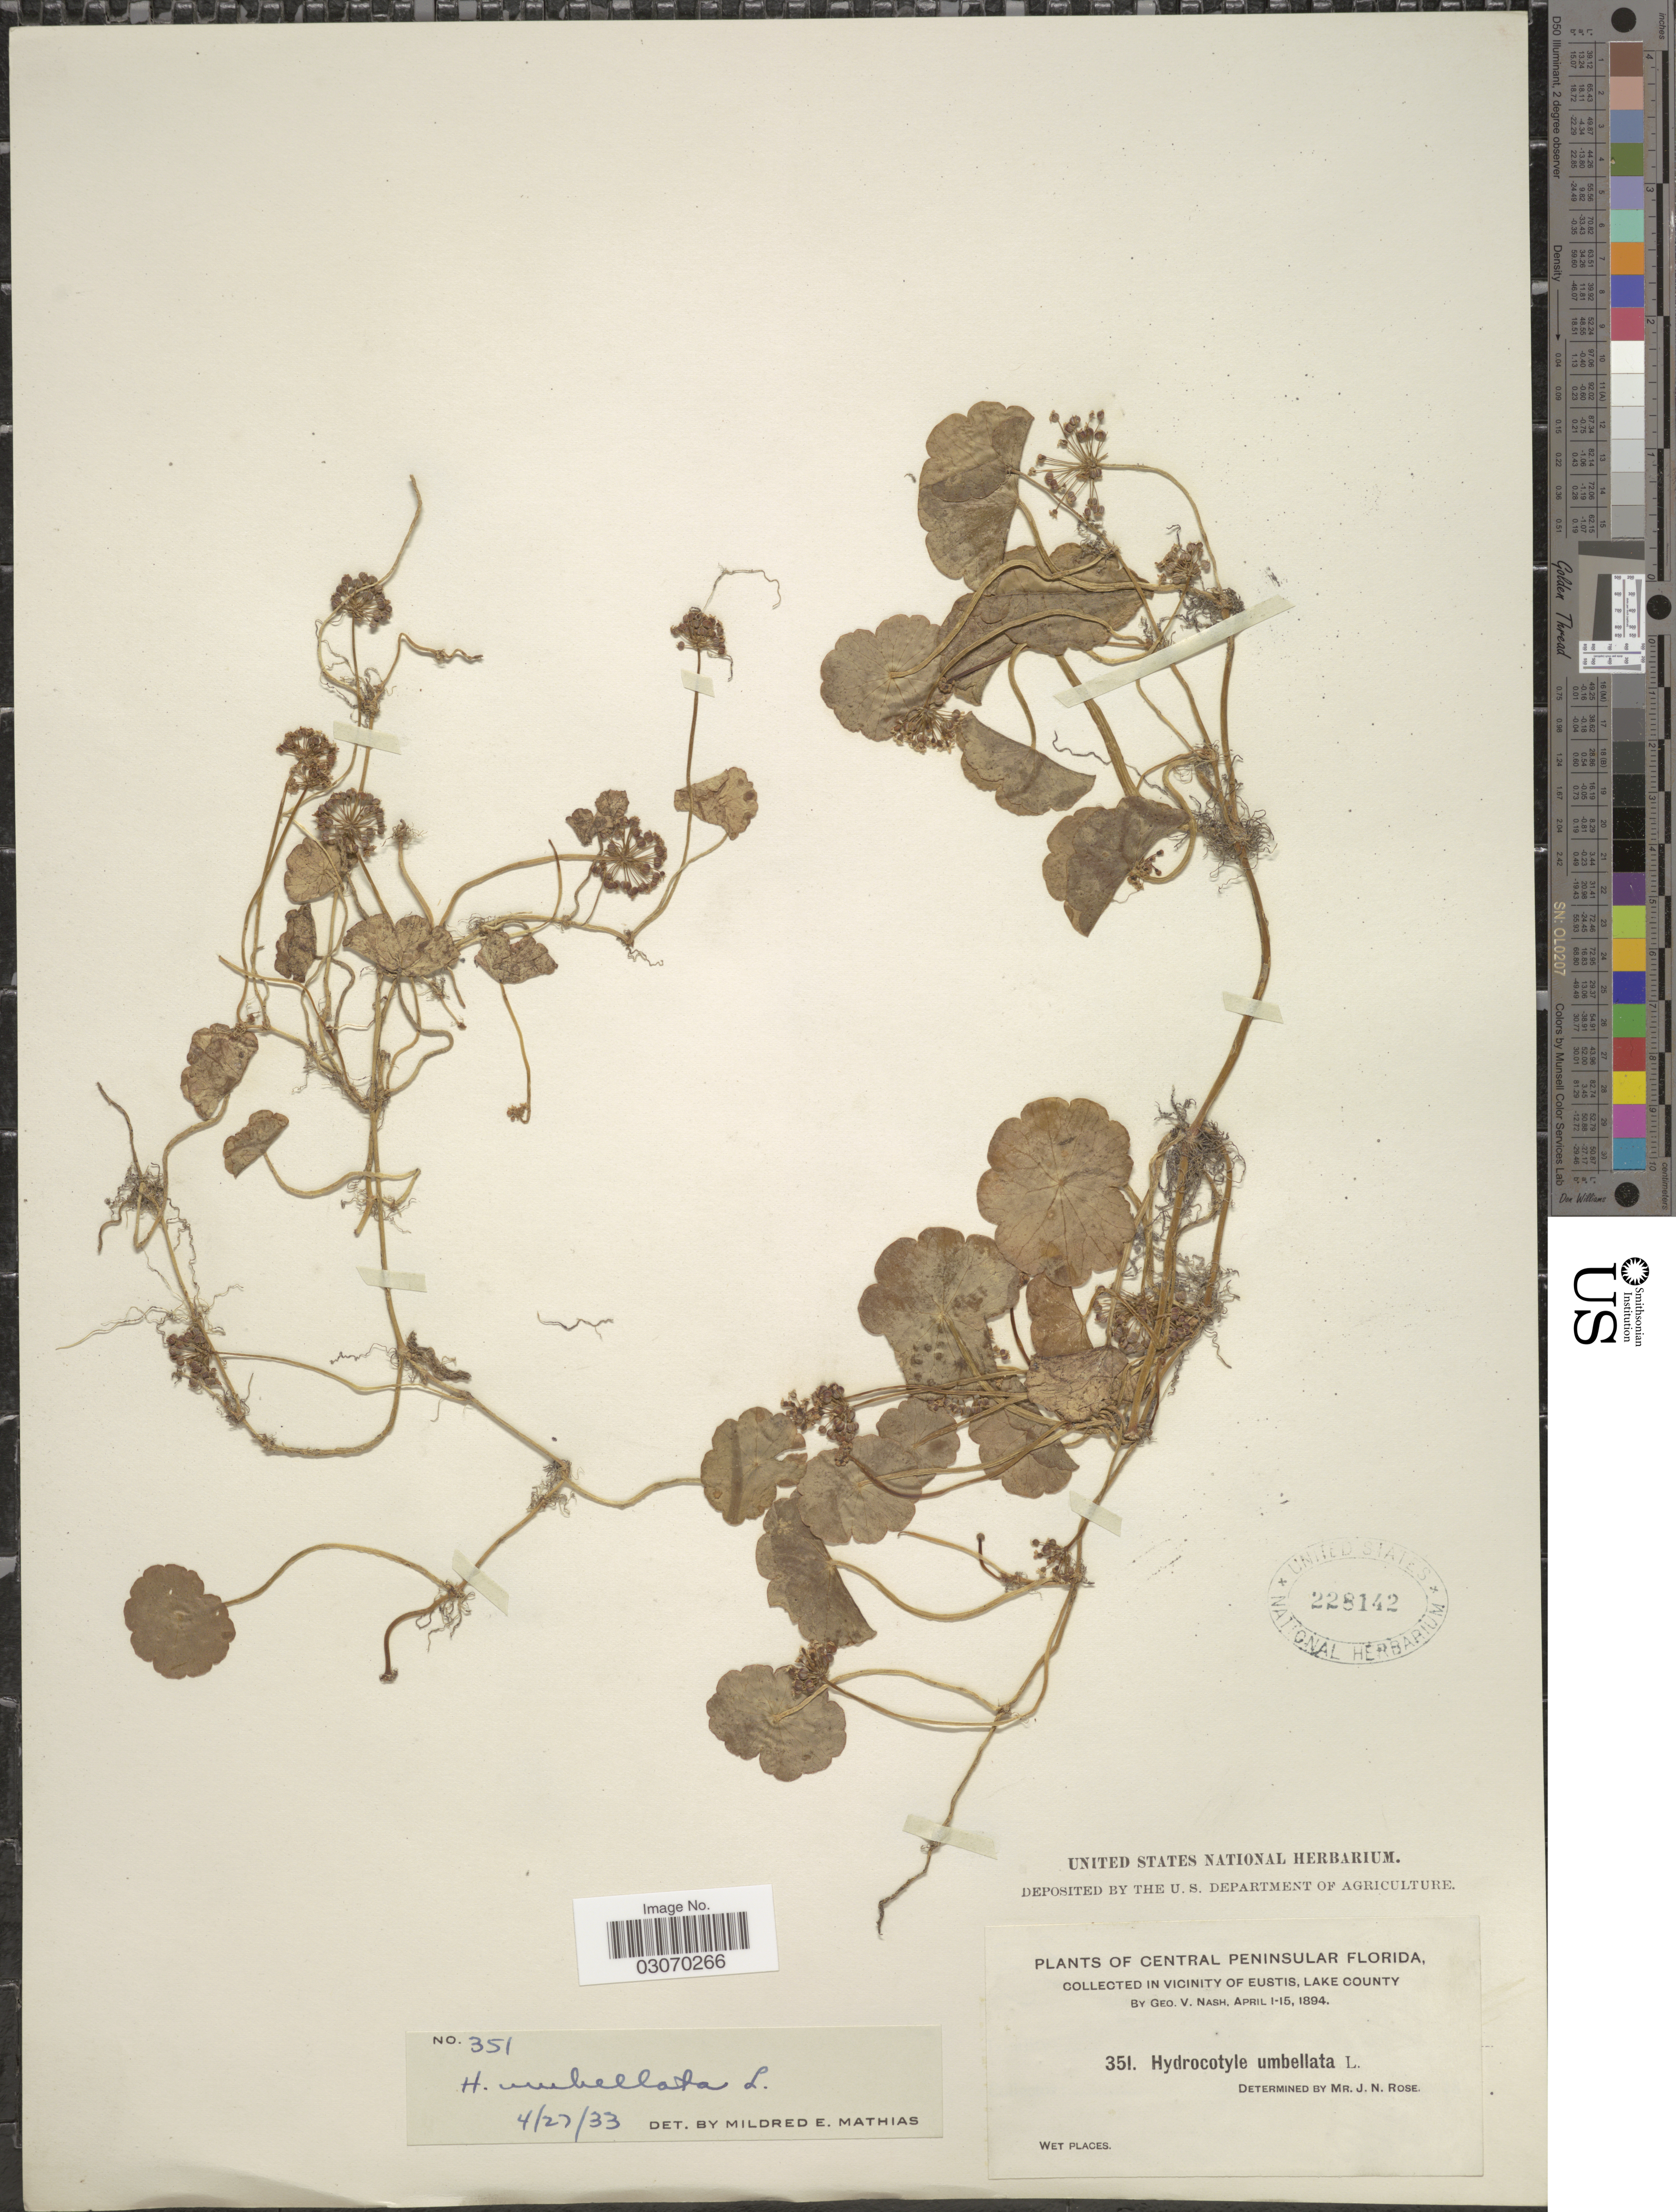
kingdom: Plantae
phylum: Tracheophyta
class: Magnoliopsida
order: Apiales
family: Araliaceae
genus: Hydrocotyle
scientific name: Hydrocotyle umbellata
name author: L.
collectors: G. V. Nash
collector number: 351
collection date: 1894-04-01/1894-04-15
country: United States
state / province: Florida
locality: Central Peninsular Florida. In vicinity of Eustis, Lake County.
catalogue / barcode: US 228142